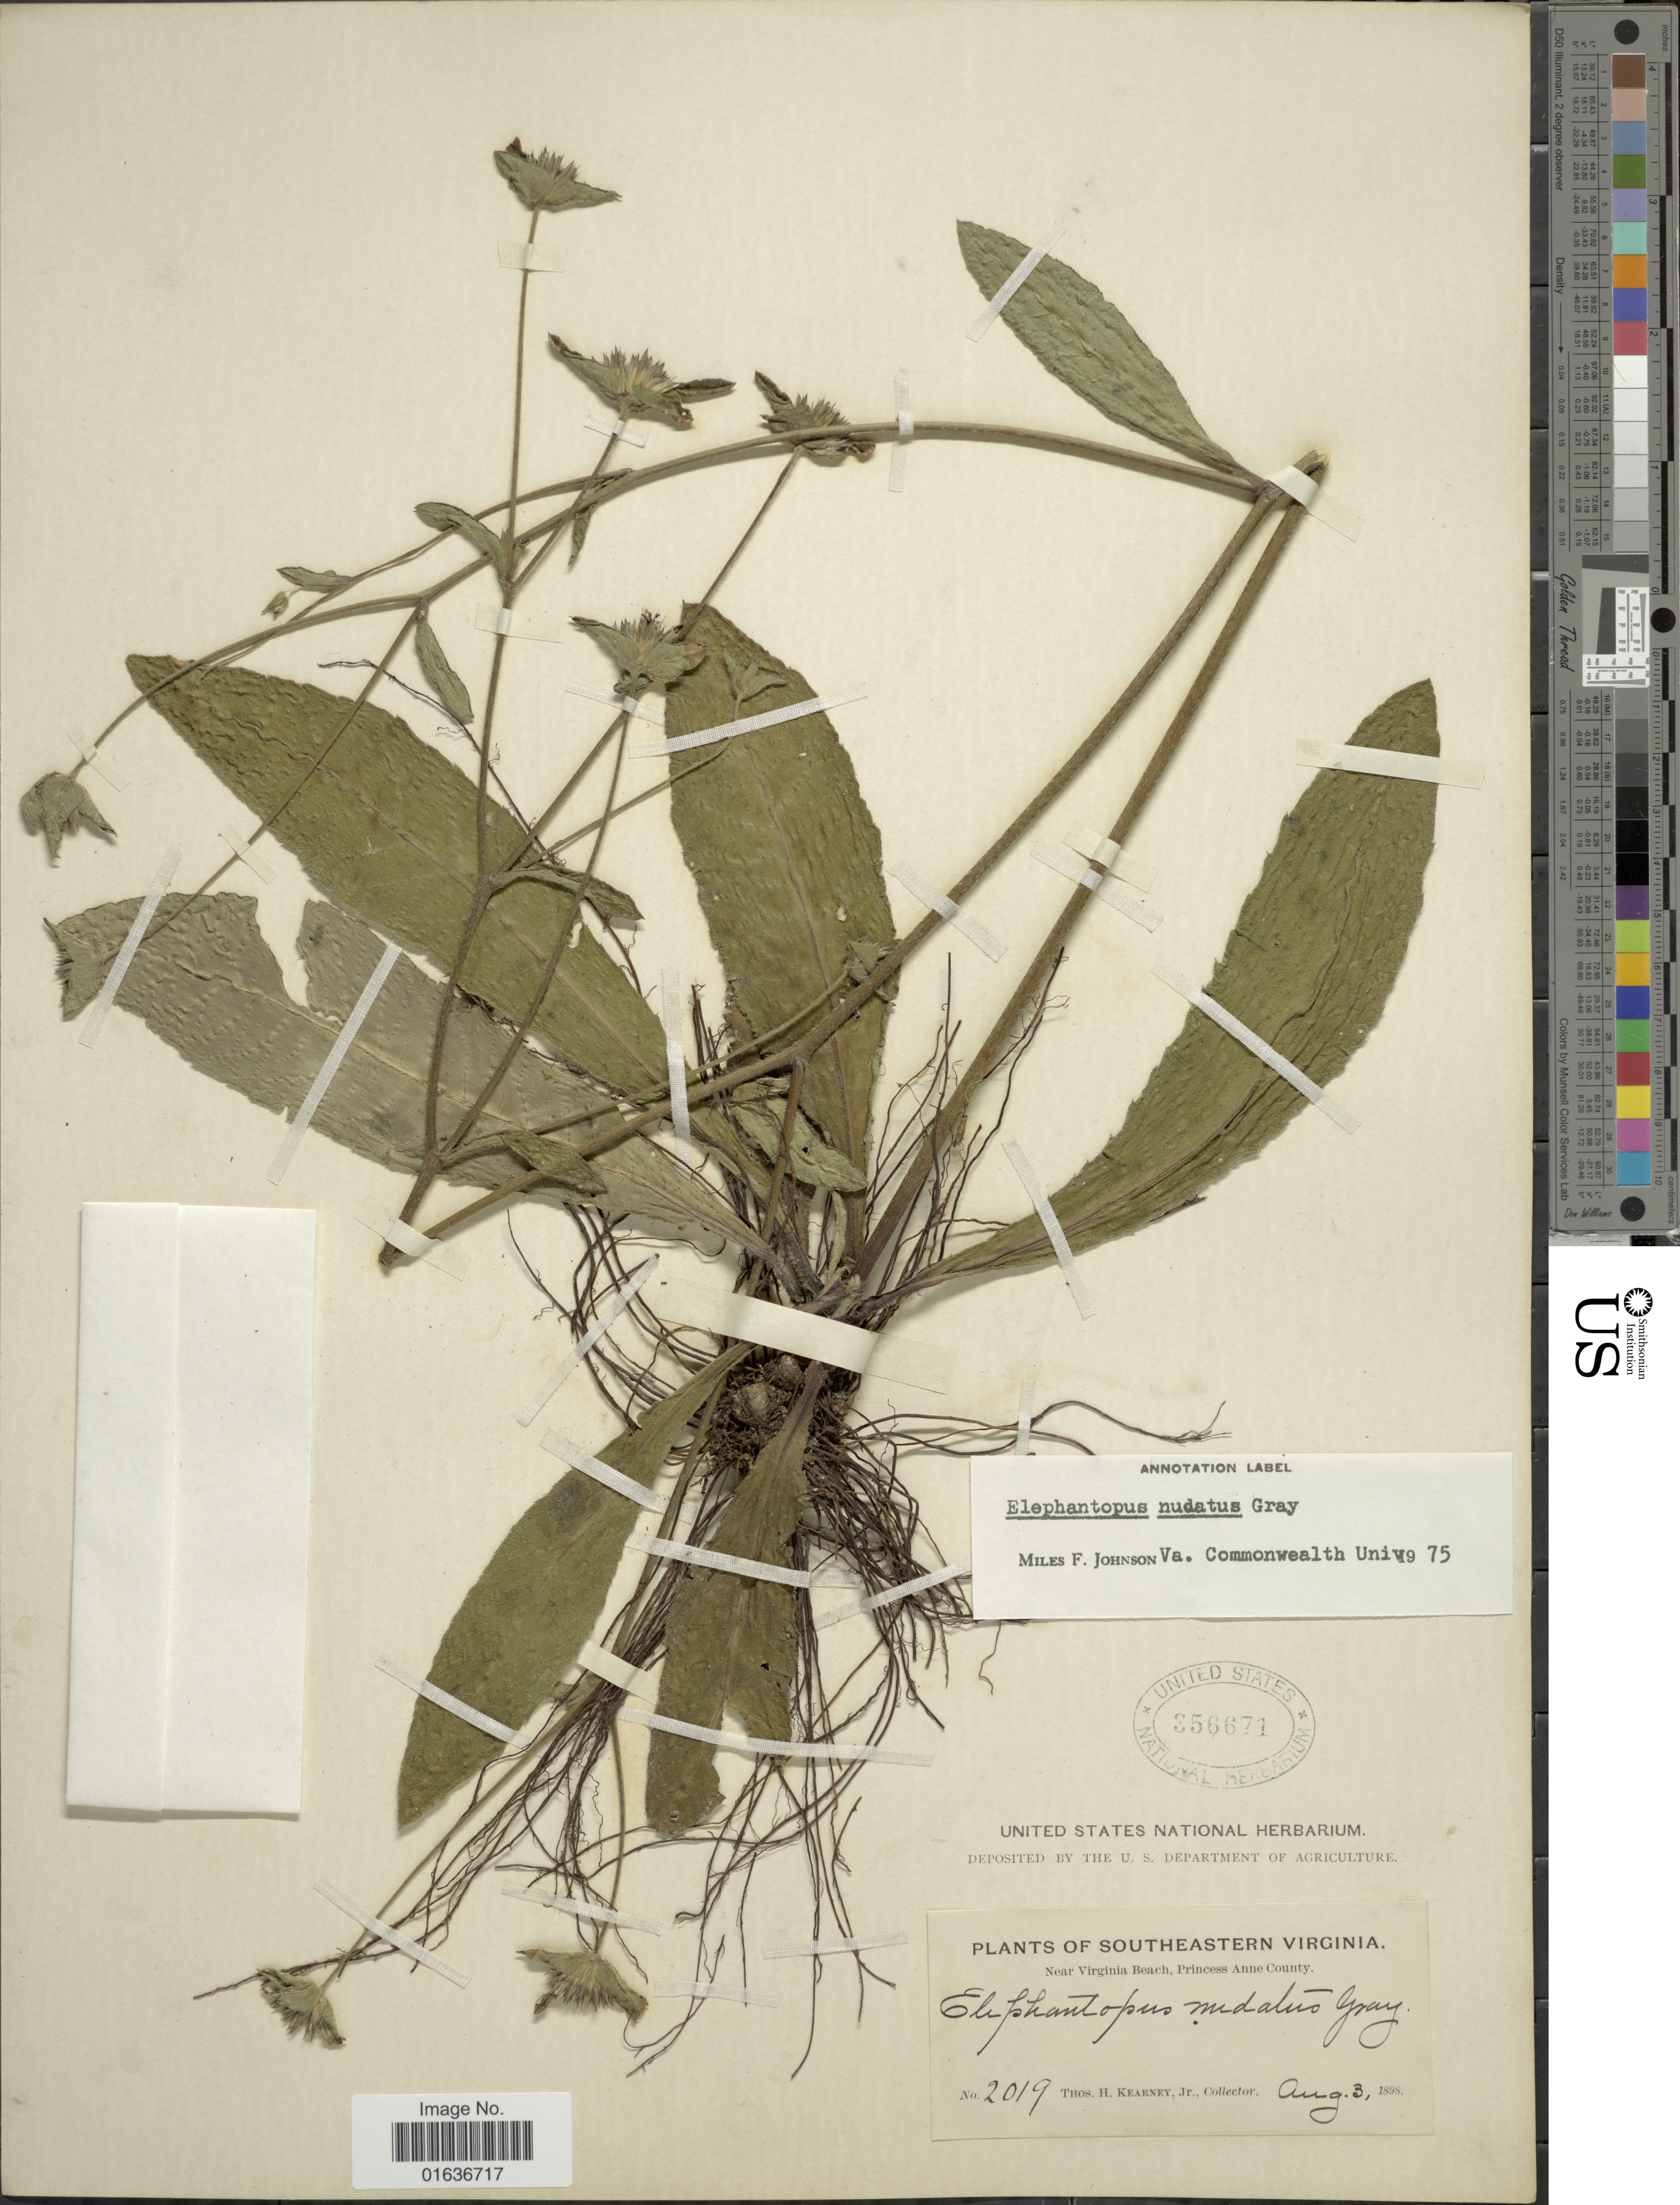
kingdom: Plantae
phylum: Tracheophyta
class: Magnoliopsida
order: Asterales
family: Asteraceae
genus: Elephantopus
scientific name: Elephantopus nudatus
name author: A. Gray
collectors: T. H. Kearney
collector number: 2019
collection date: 1898-08-03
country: United States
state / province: Virginia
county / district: City of Virginia Beach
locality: Southeastern Virginia, Virginia Beach, Princess Ann County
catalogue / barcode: US 356671